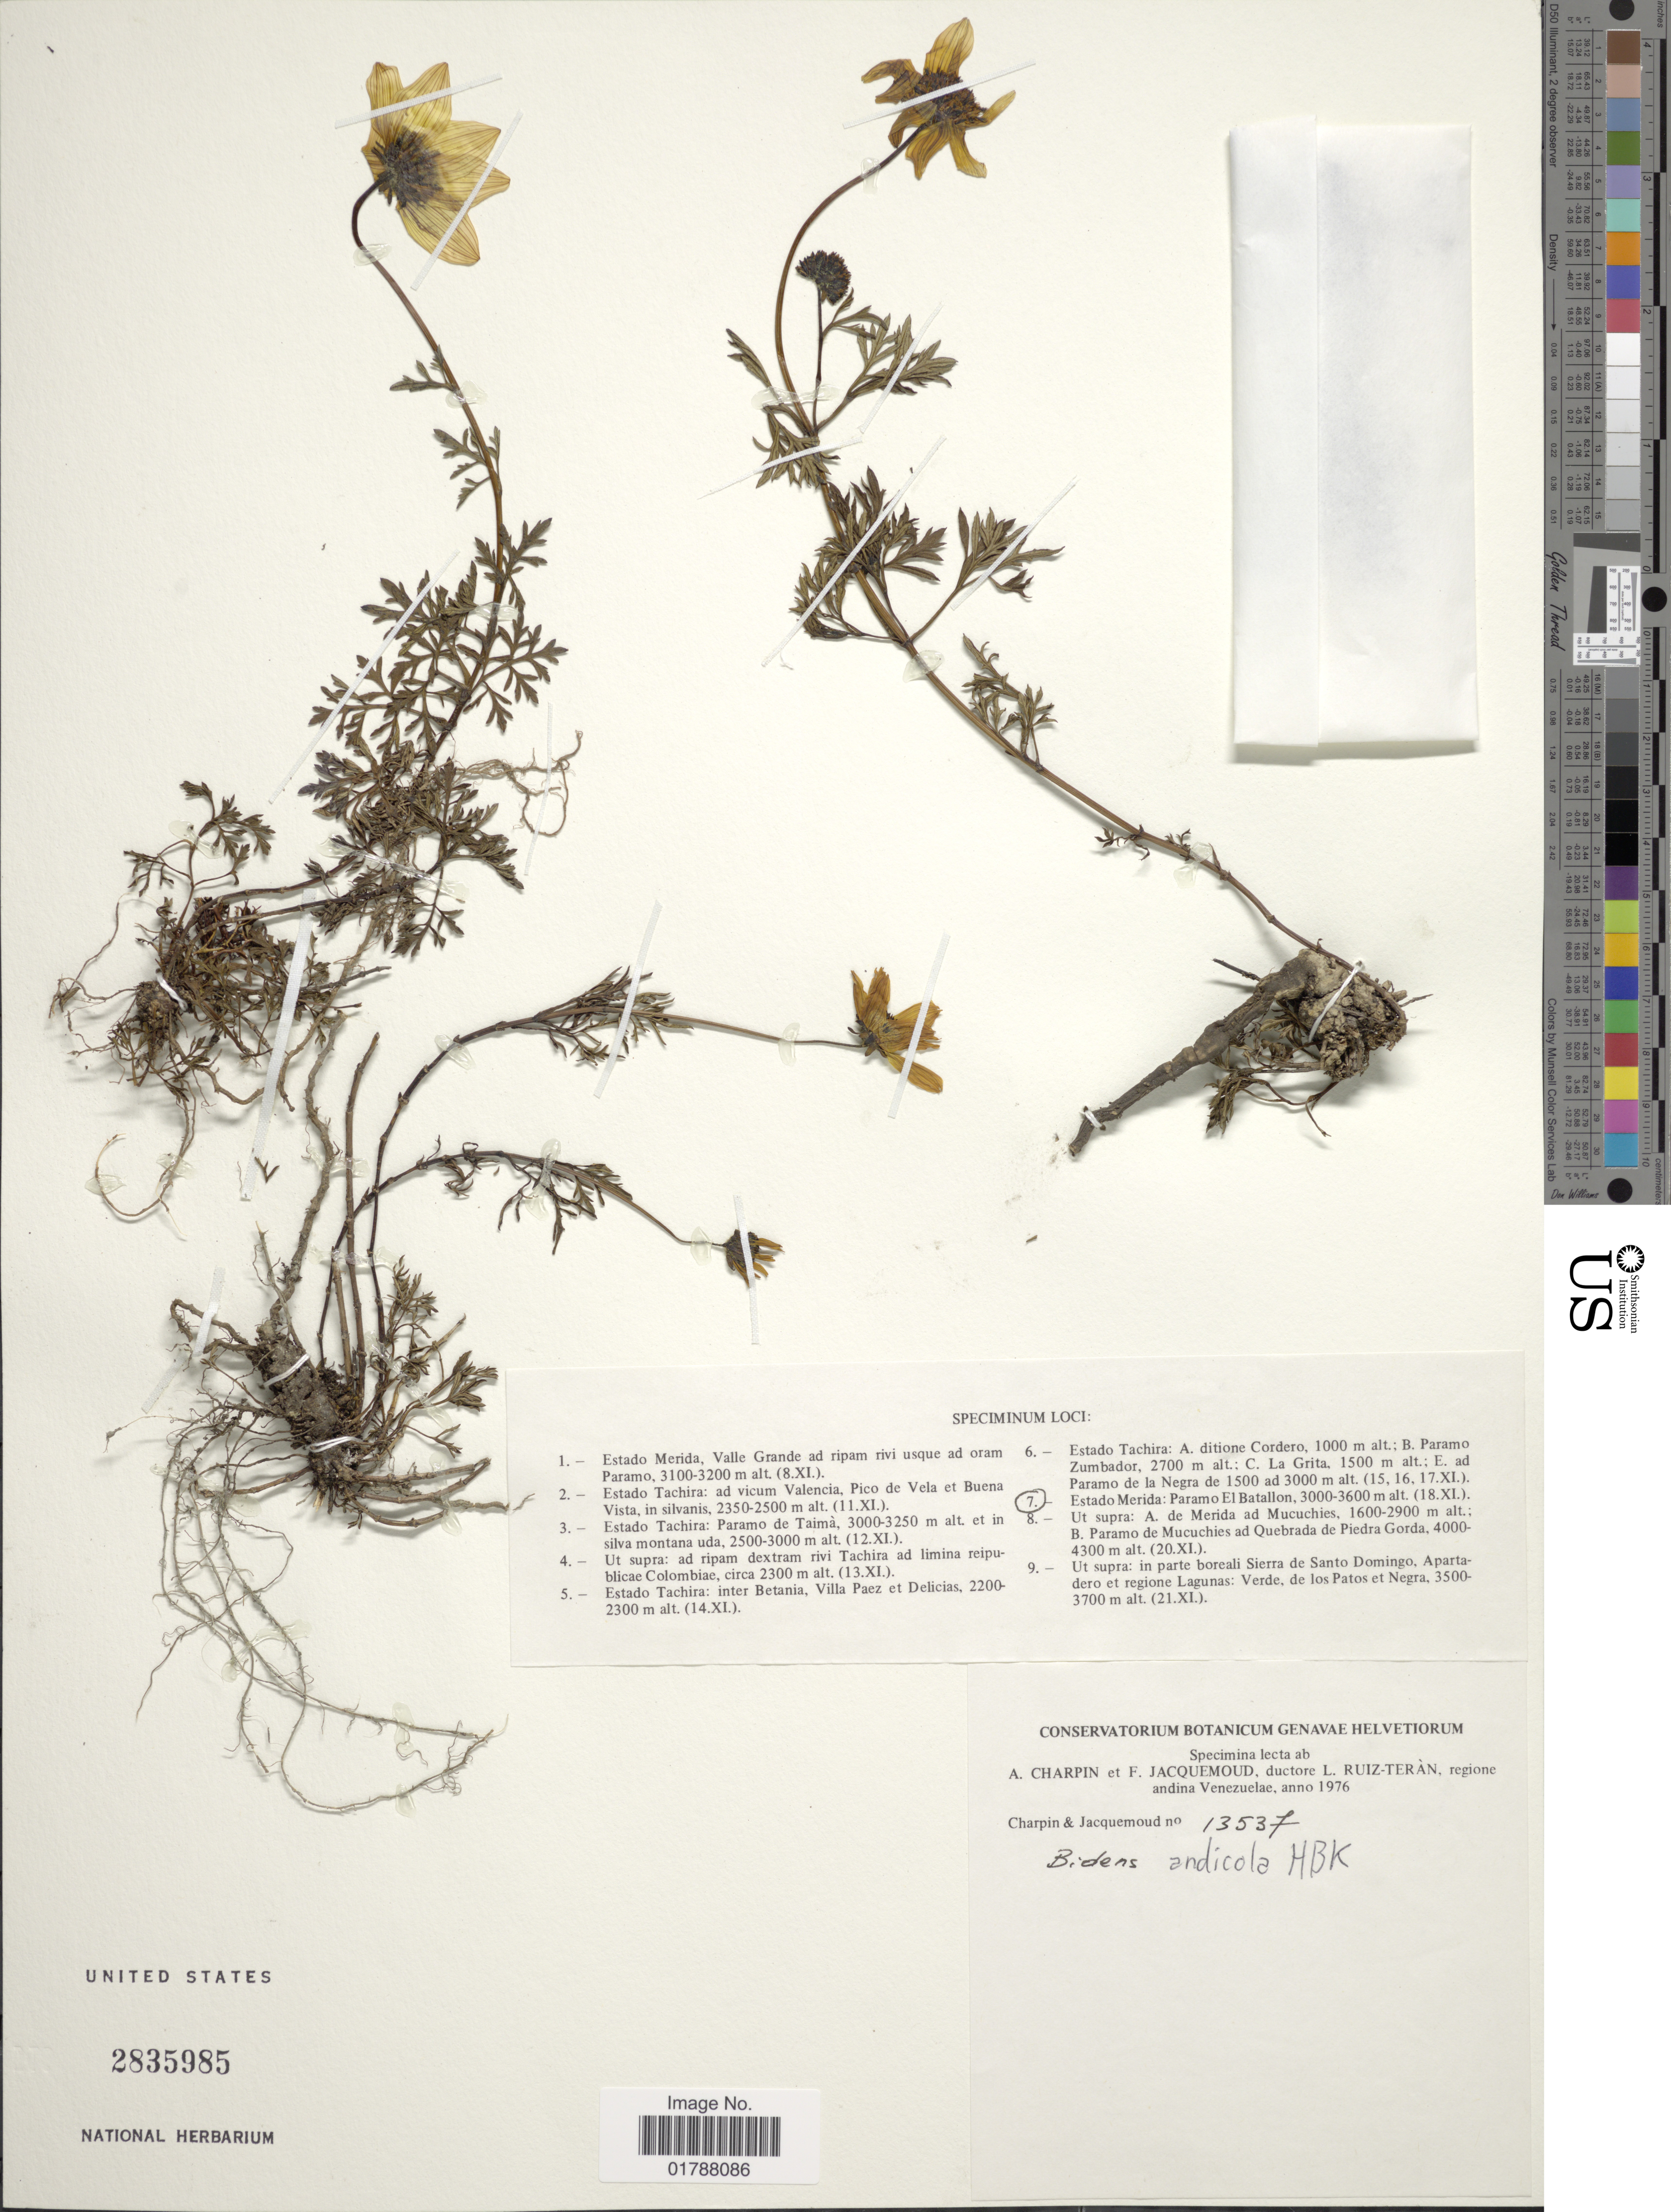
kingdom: Plantae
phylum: Tracheophyta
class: Magnoliopsida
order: Asterales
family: Asteraceae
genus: Bidens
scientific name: Bidens andicola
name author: Kunth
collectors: A. Charpin, F. Jacquemoud & L. E. Ruíz-Terán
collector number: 13537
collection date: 1976-11-18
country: Venezuela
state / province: Mérida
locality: Estado Merida: Paramo El Batallon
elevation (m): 3000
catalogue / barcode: US 2835985